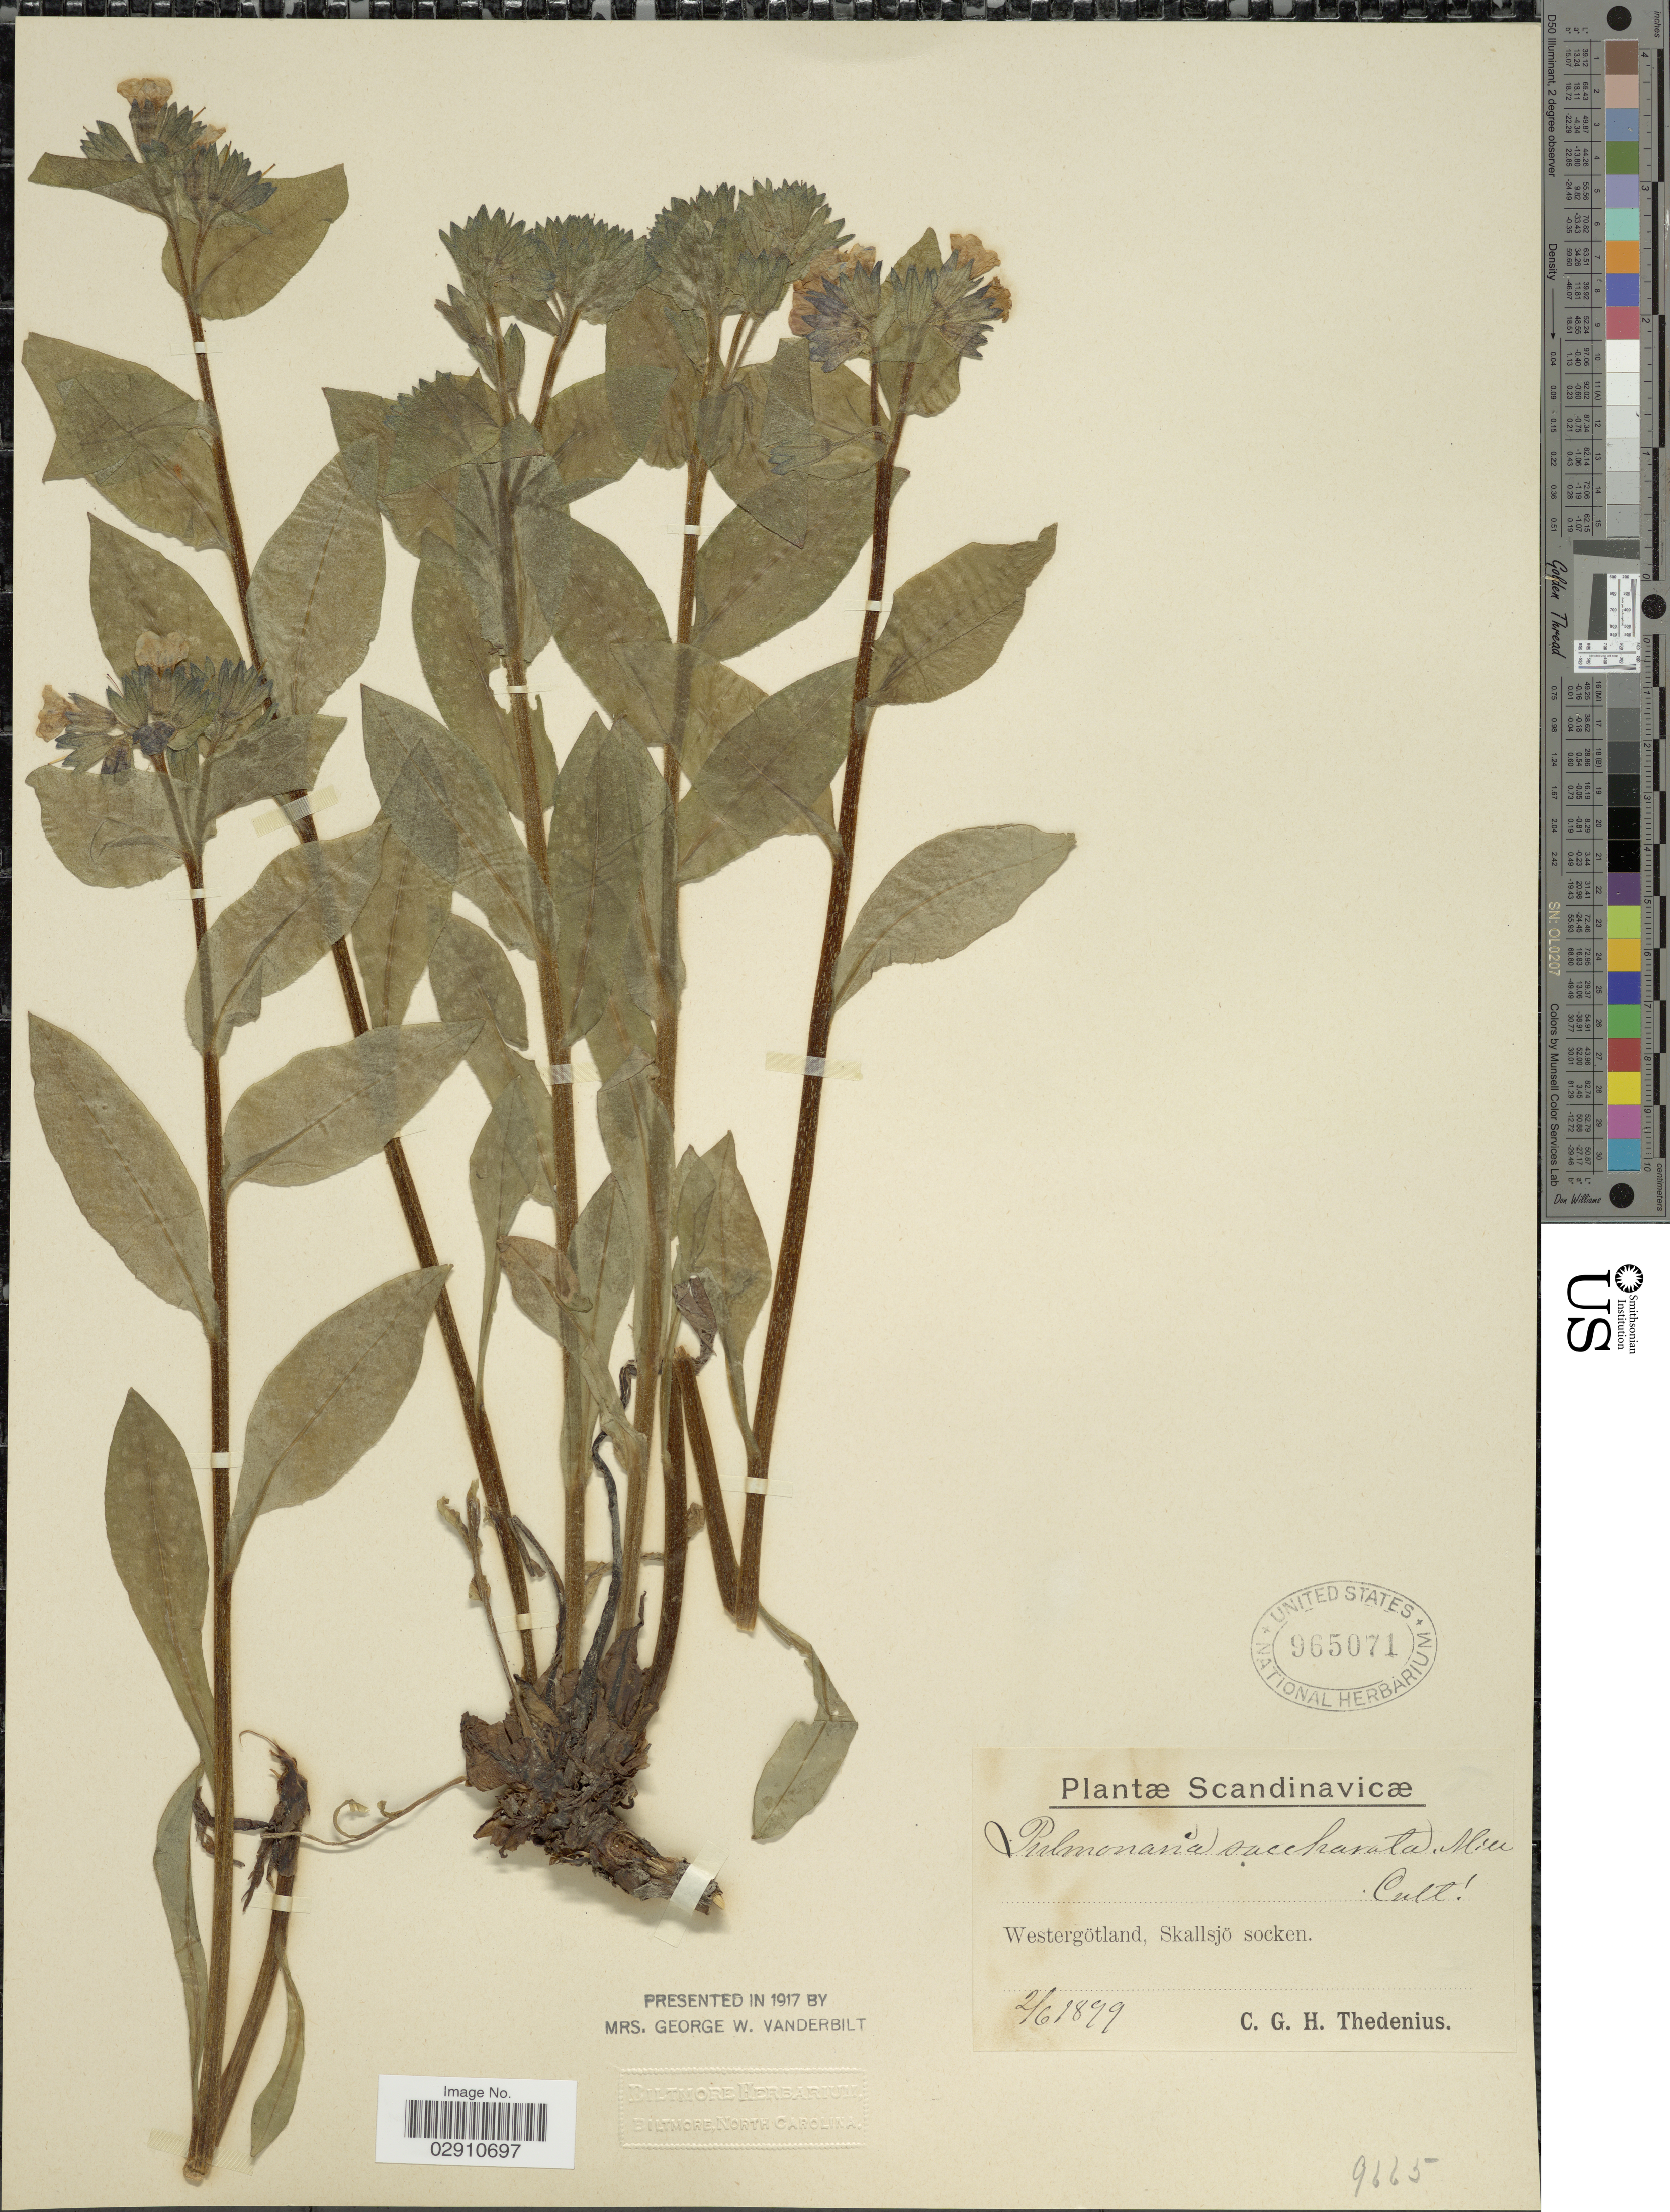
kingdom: Plantae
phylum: Tracheophyta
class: Magnoliopsida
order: Boraginales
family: Boraginaceae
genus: Pulmonaria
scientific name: Pulmonaria saccharata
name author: Mill.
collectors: C. Thedenius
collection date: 1899-06-02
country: Sweden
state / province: Västra Götaland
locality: Scandinavicæ. Westergötland, Skallsjö socken.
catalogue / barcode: US 965071